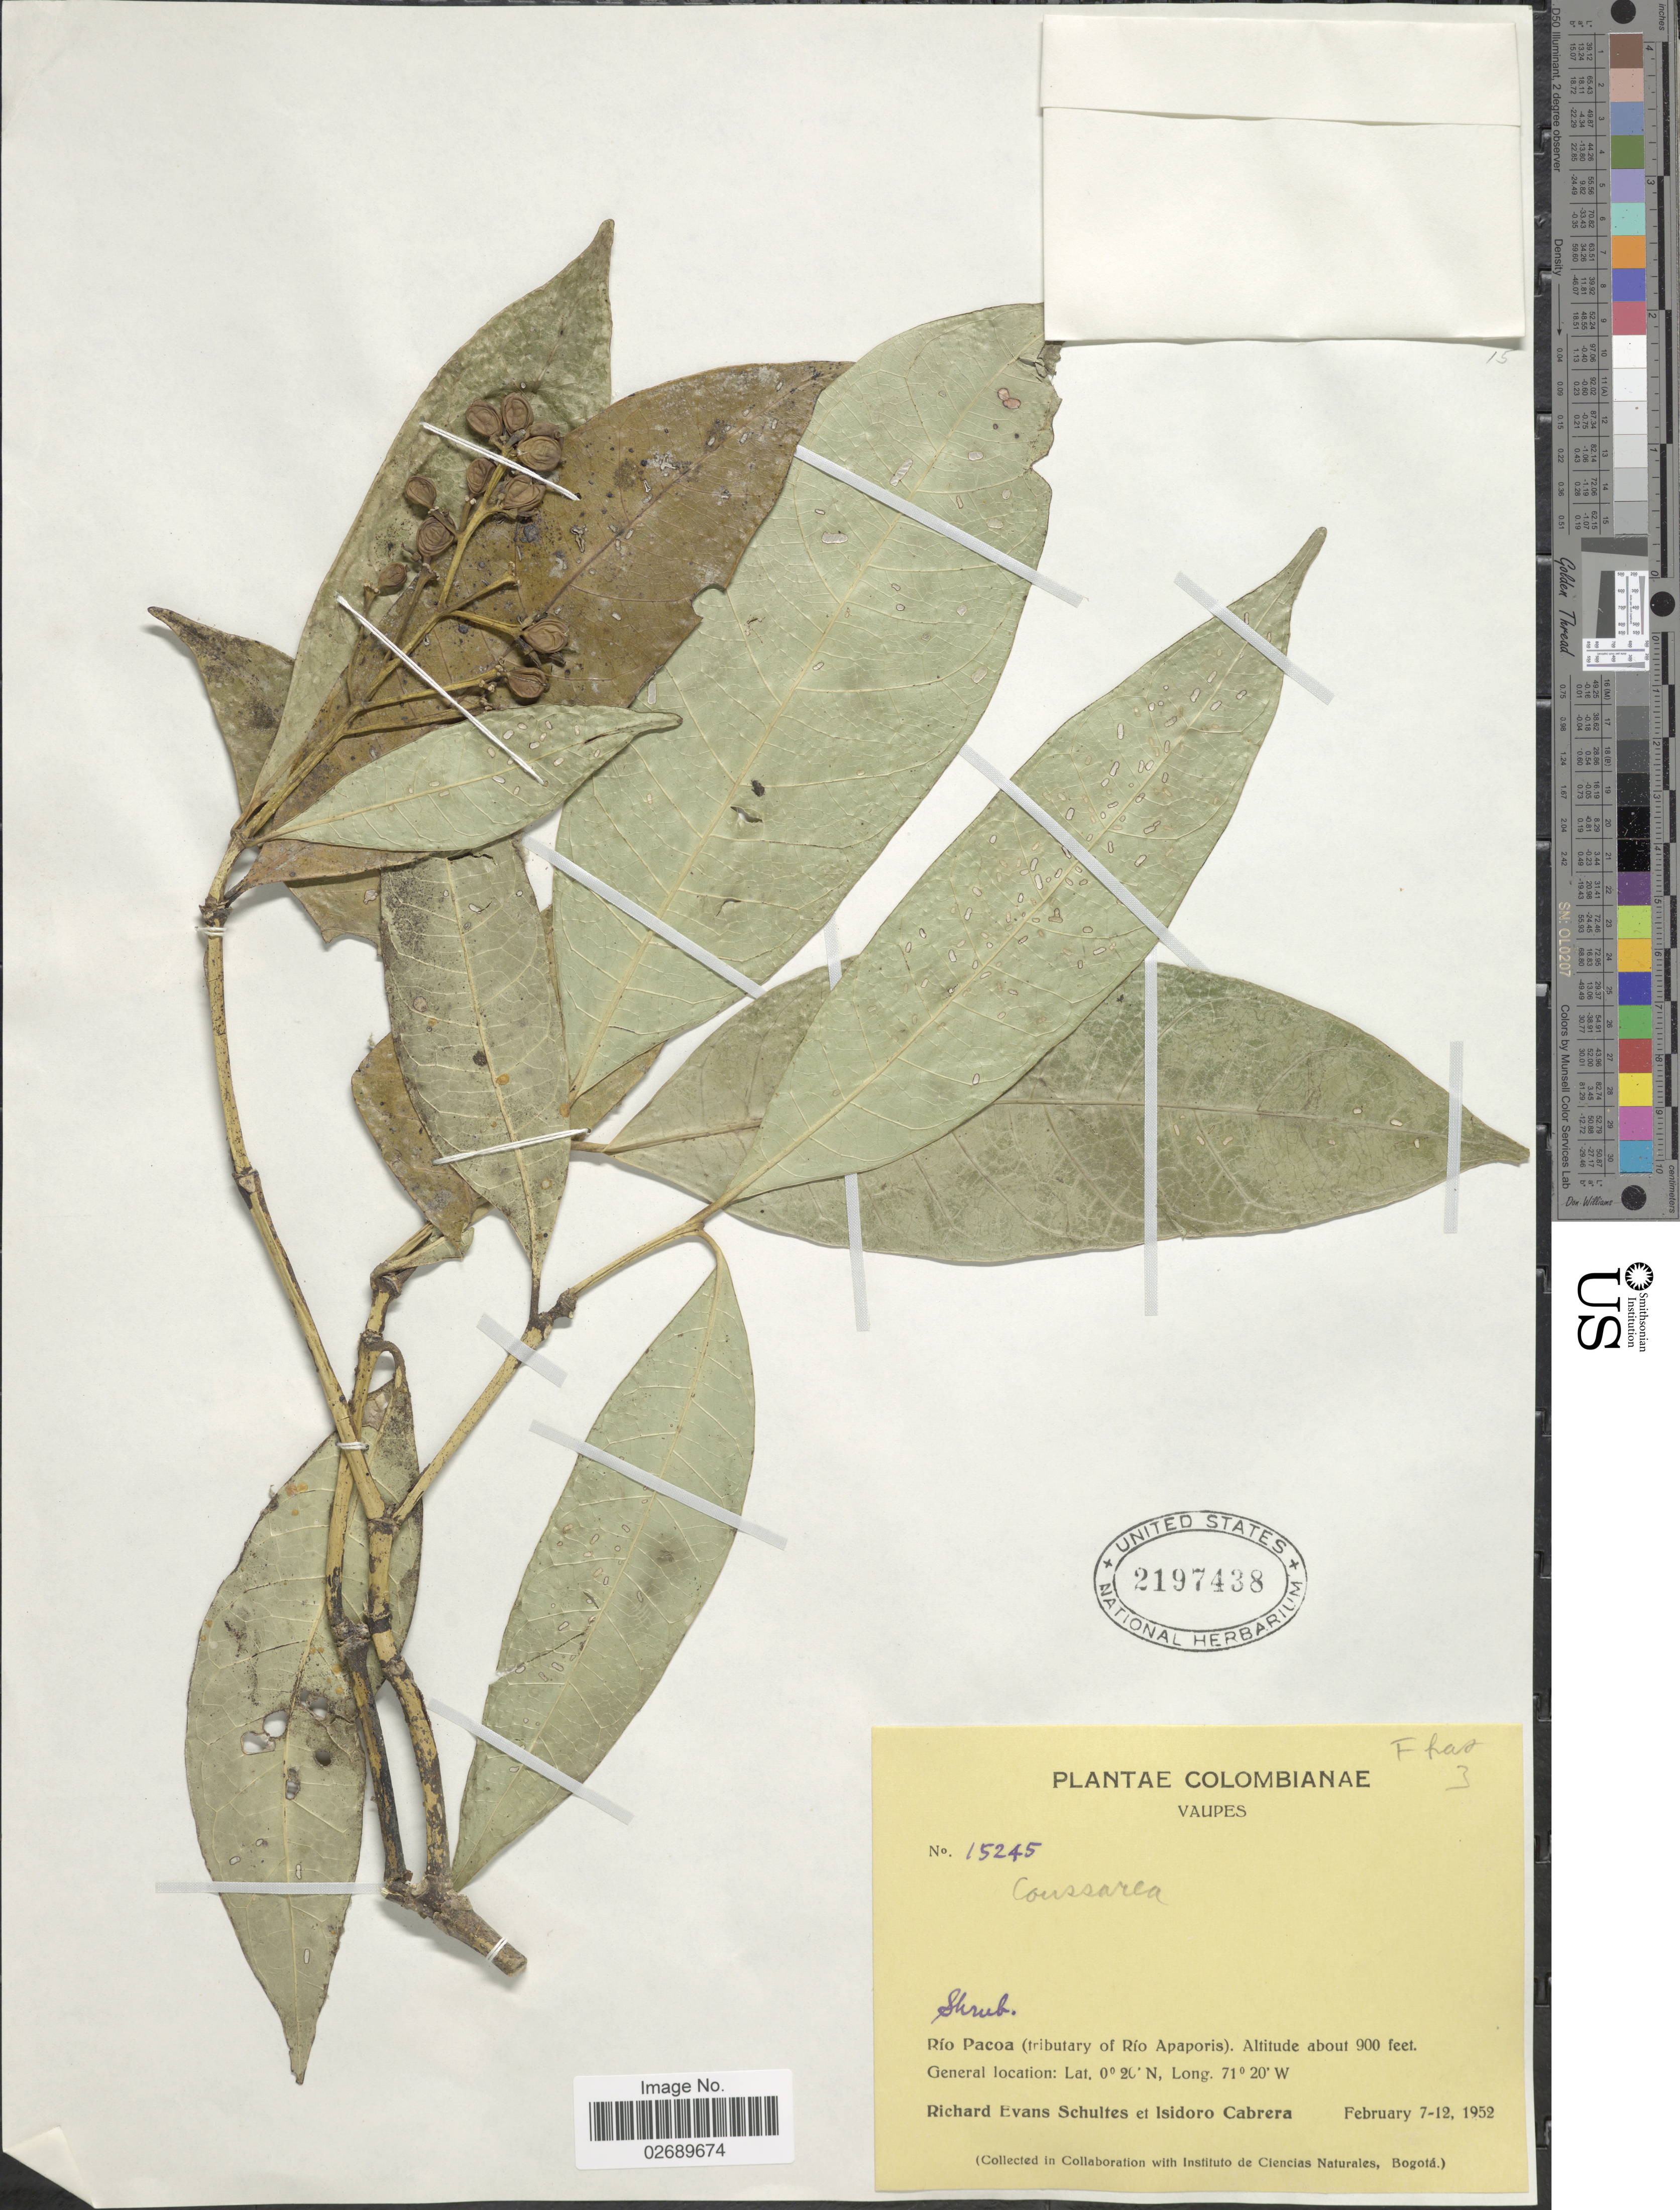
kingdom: Plantae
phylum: Tracheophyta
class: Magnoliopsida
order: Gentianales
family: Rubiaceae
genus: Coussarea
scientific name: Coussarea sp.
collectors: R. E. Schultes & I. Cabrera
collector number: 15245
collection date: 1952-02-07/1952-02-12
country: Colombia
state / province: Vaupés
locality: Rio Pacoa (tributary of Rio Apaporis)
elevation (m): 274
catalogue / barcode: US 2197438